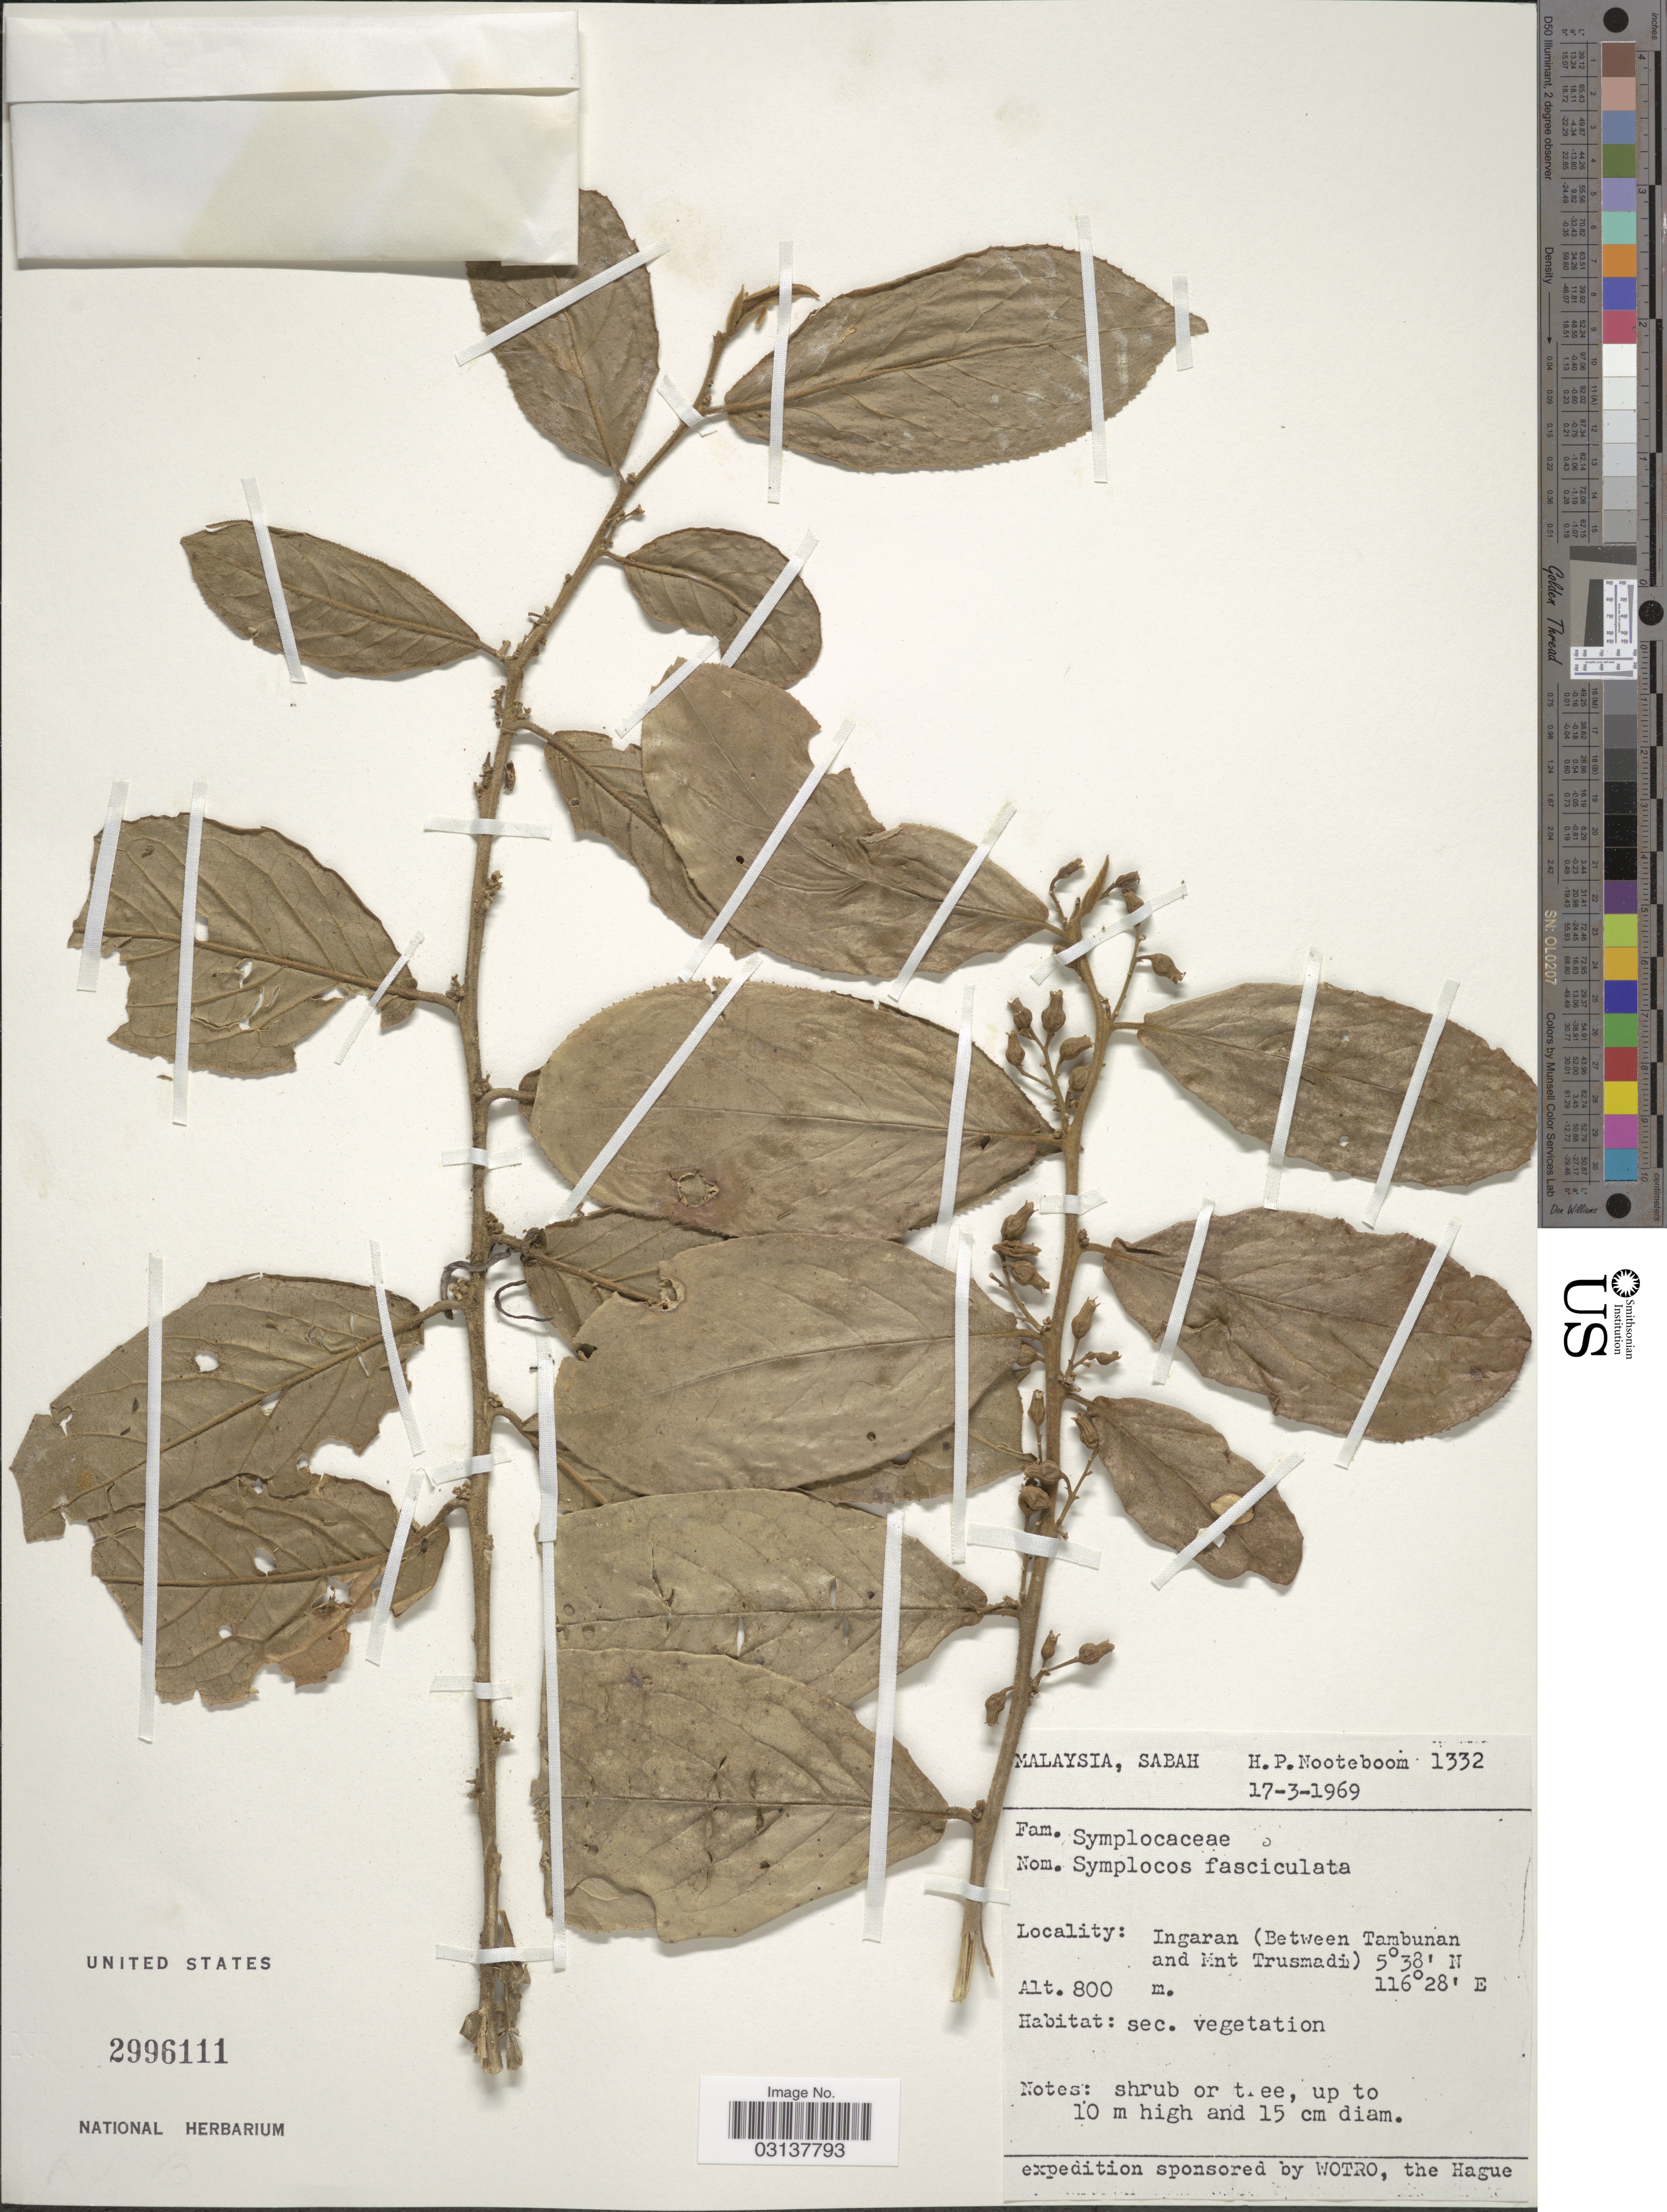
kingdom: Plantae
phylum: Tracheophyta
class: Magnoliopsida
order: Ericales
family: Symplocaceae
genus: Symplocos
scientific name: Symplocos fasciculata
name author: Zoll.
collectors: H. P. Nooteboom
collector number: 1332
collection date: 1969-03-17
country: Malaysia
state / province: Sabah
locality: Ingaran (Between Tambunan and Mnt Trusmadi).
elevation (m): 800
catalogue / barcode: US 2996111